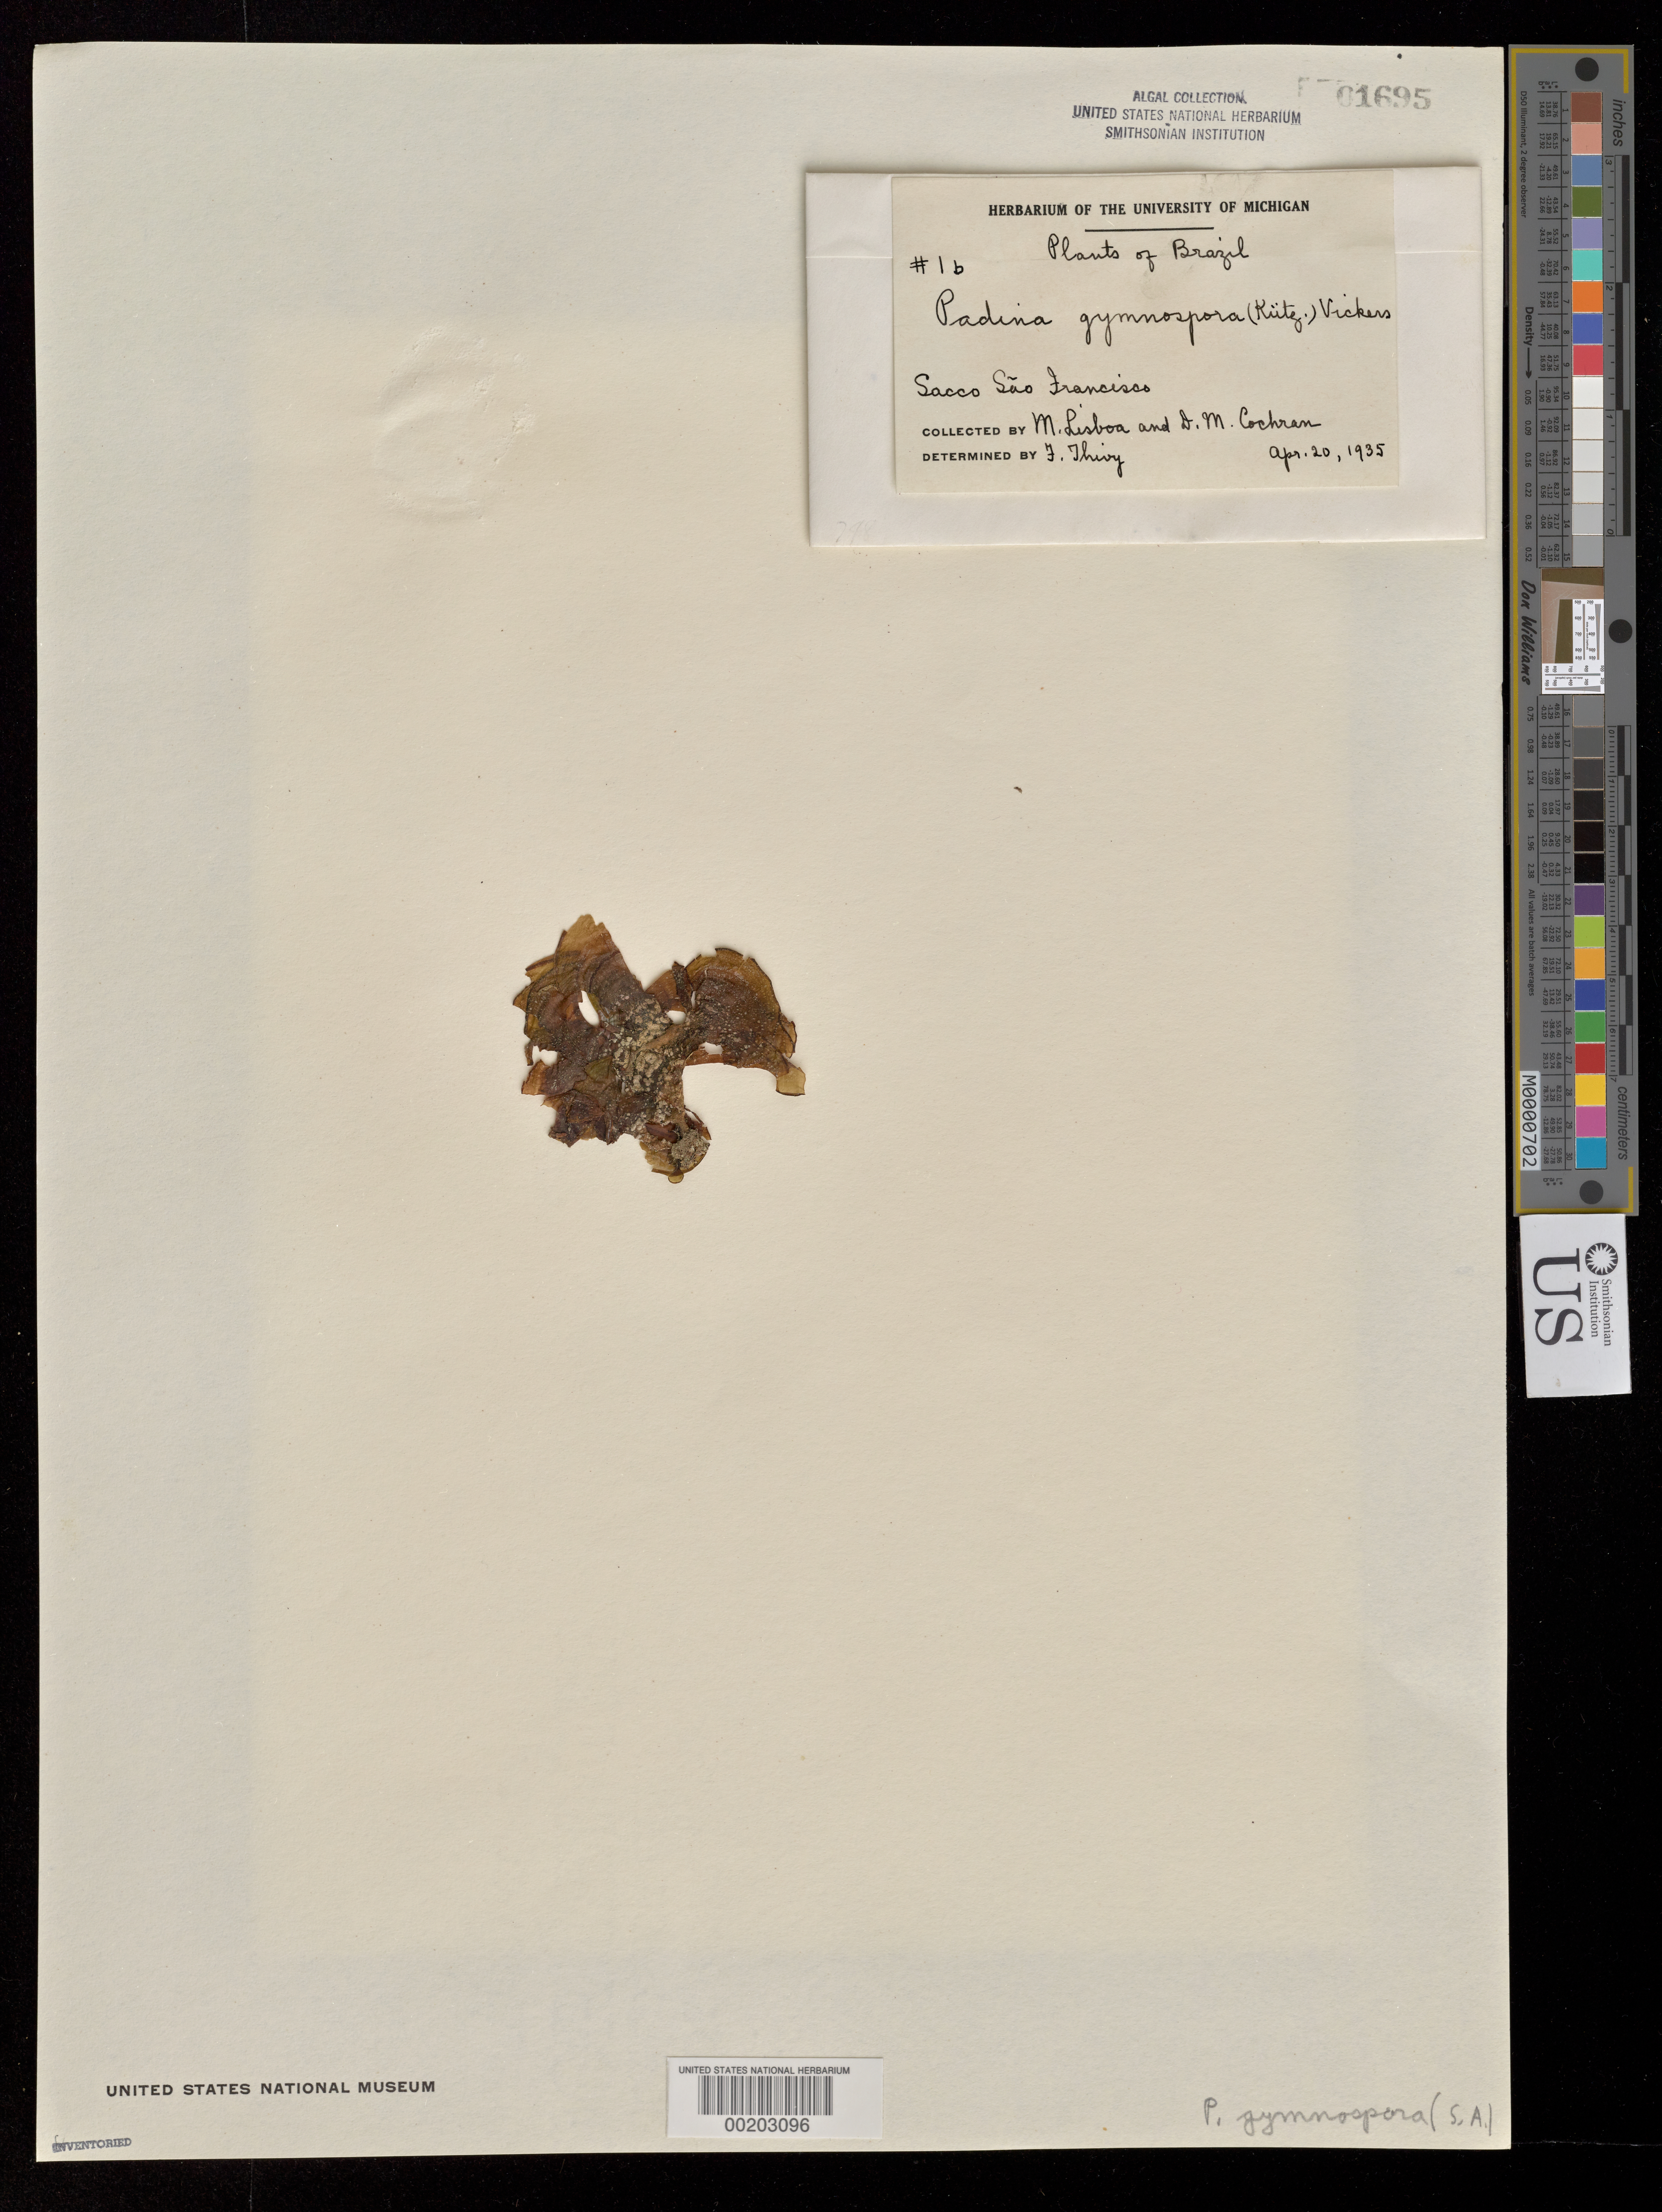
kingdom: Chromista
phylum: Ochrophyta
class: Phaeophyceae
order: Dictyotales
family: Dictyotaceae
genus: Padina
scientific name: Padina gymnospora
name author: (Kütz.) O.G. Sond.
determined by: Thivy, F.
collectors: M. Lisboa & D. M. Cochran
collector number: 1b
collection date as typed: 20 Apr 1935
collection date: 1935-04-20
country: Brazil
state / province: Santa Catarina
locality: Sacco sao francisco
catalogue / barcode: US 1695